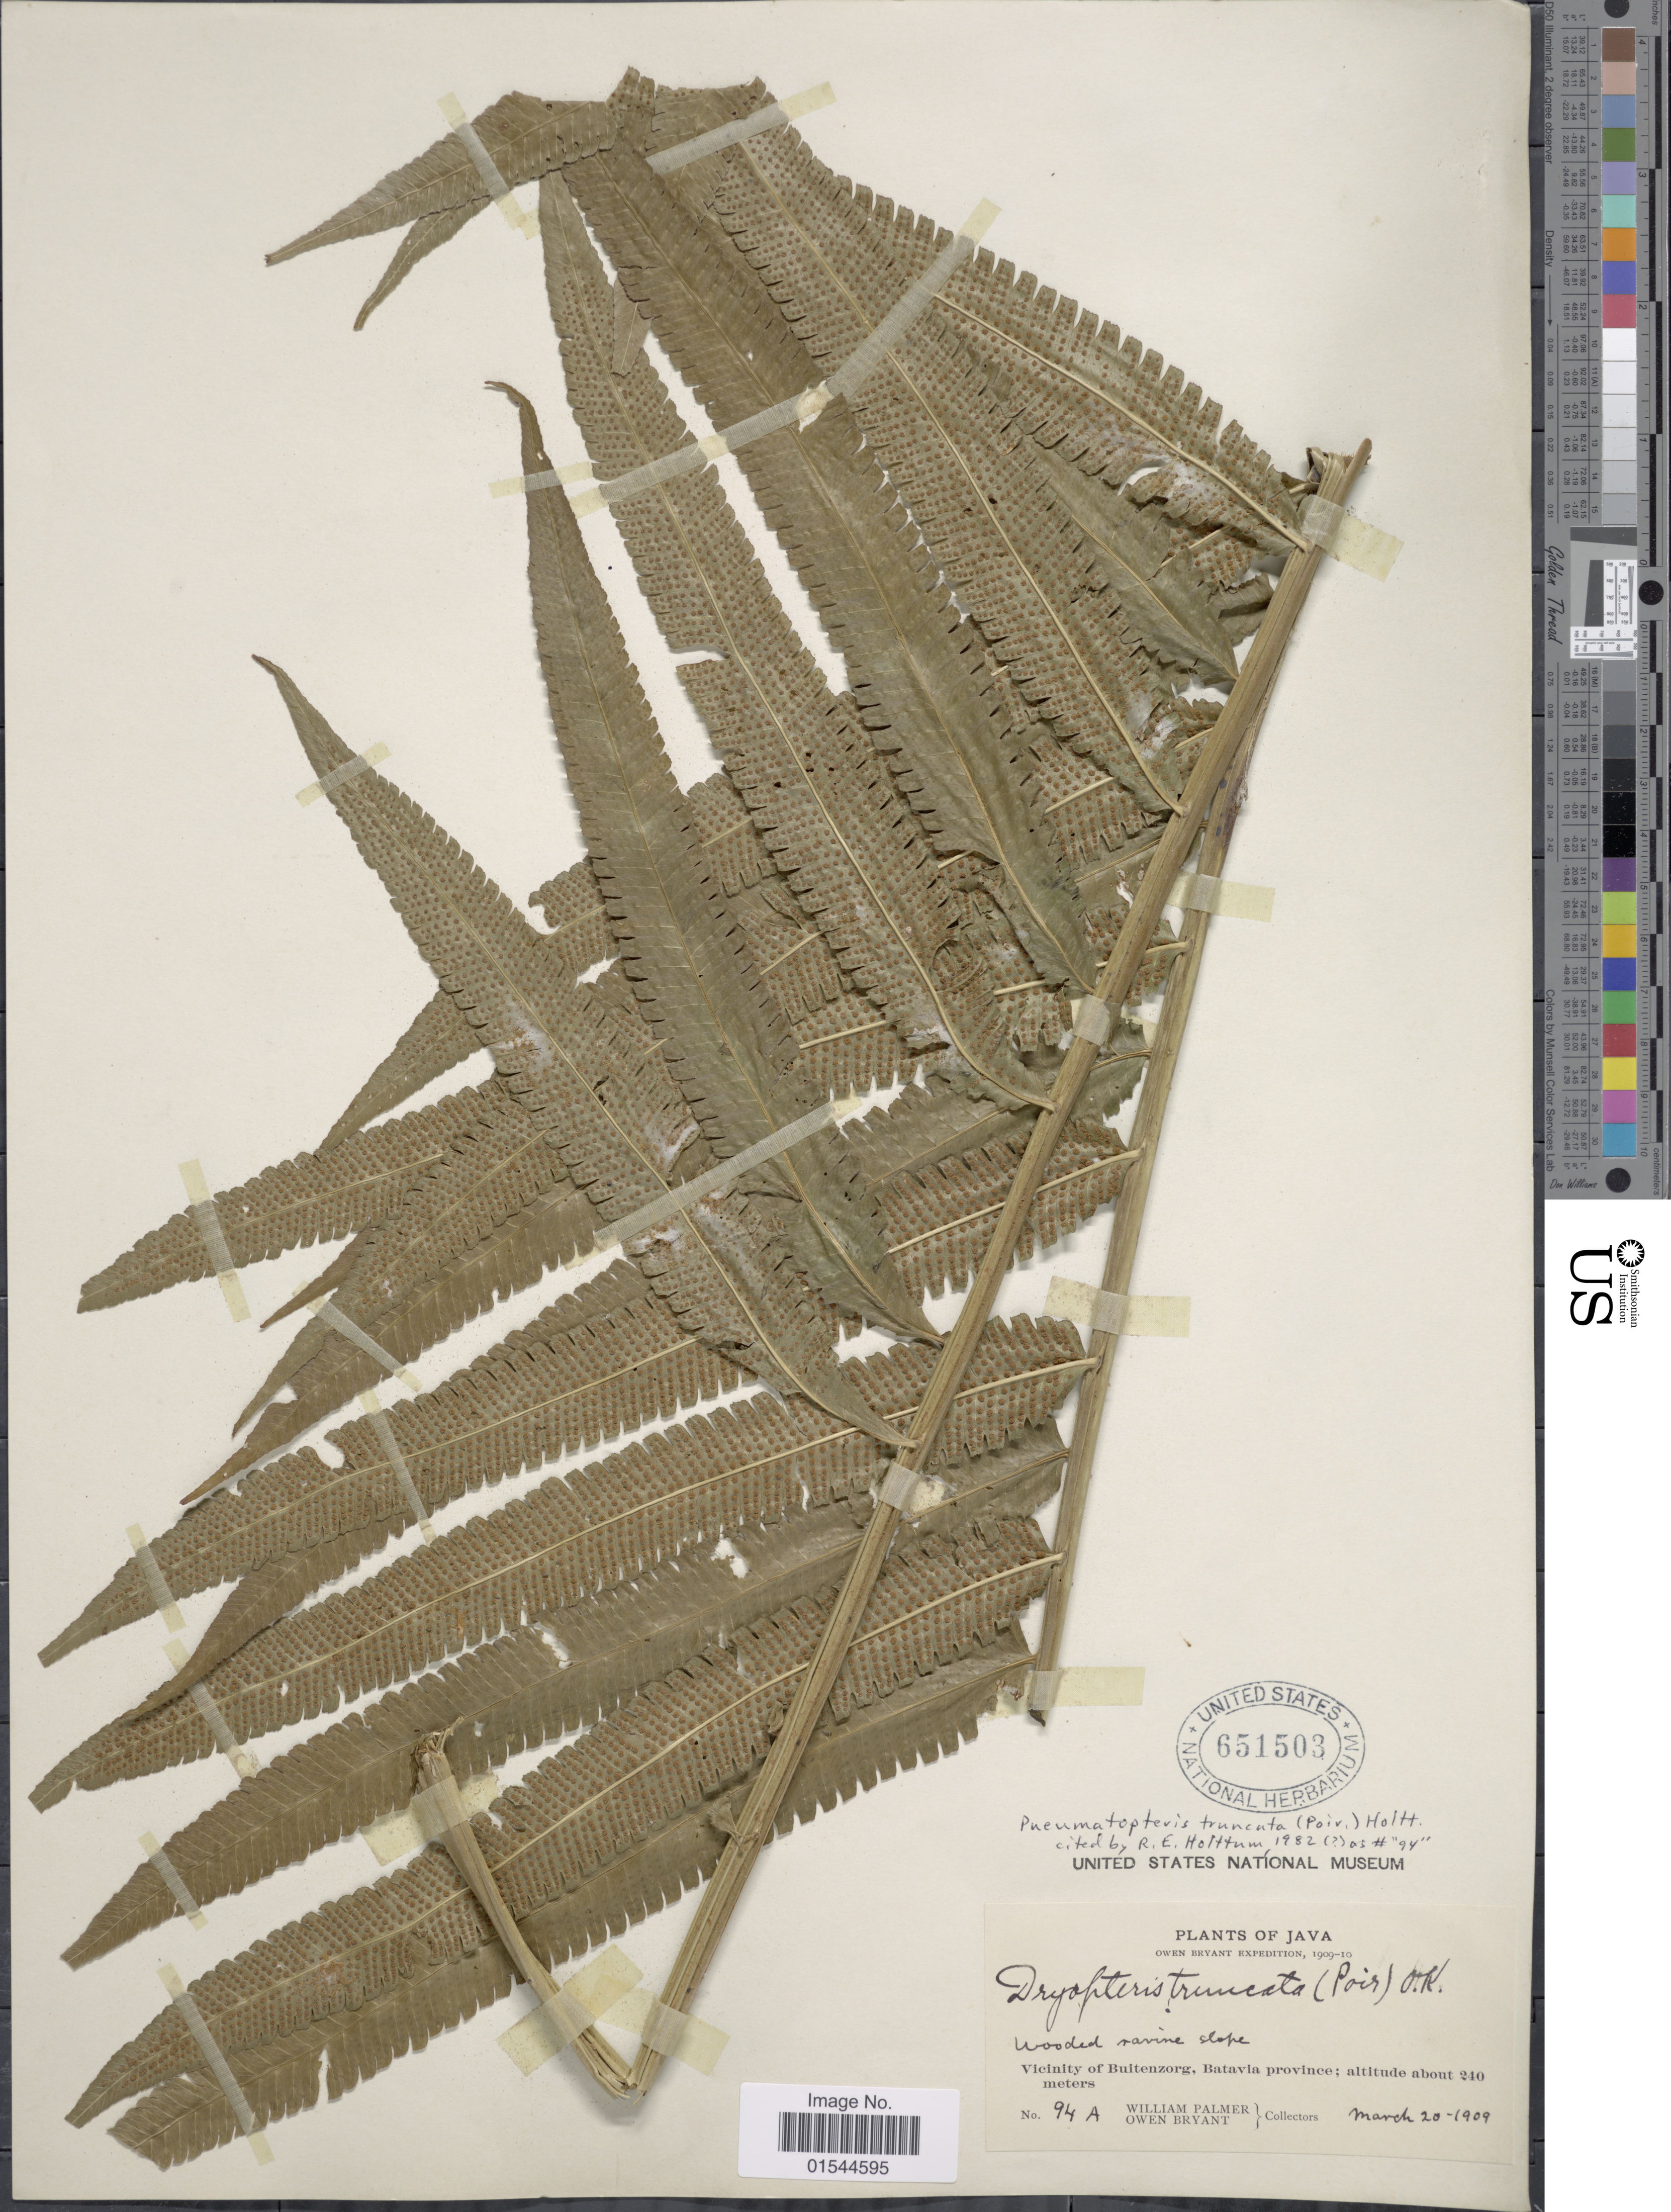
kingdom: Plantae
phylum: Tracheophyta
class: Polypodiopsida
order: Polypodiales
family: Thelypteridaceae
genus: Pneumatopteris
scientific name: Pneumatopteris truncata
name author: (Poir.) Holttum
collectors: W. Palmer & O. Bryant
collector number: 94A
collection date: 1909-03-20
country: Indonesia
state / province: Java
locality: Vicinity of Butenzorg, Batavia province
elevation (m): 240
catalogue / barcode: US 651503